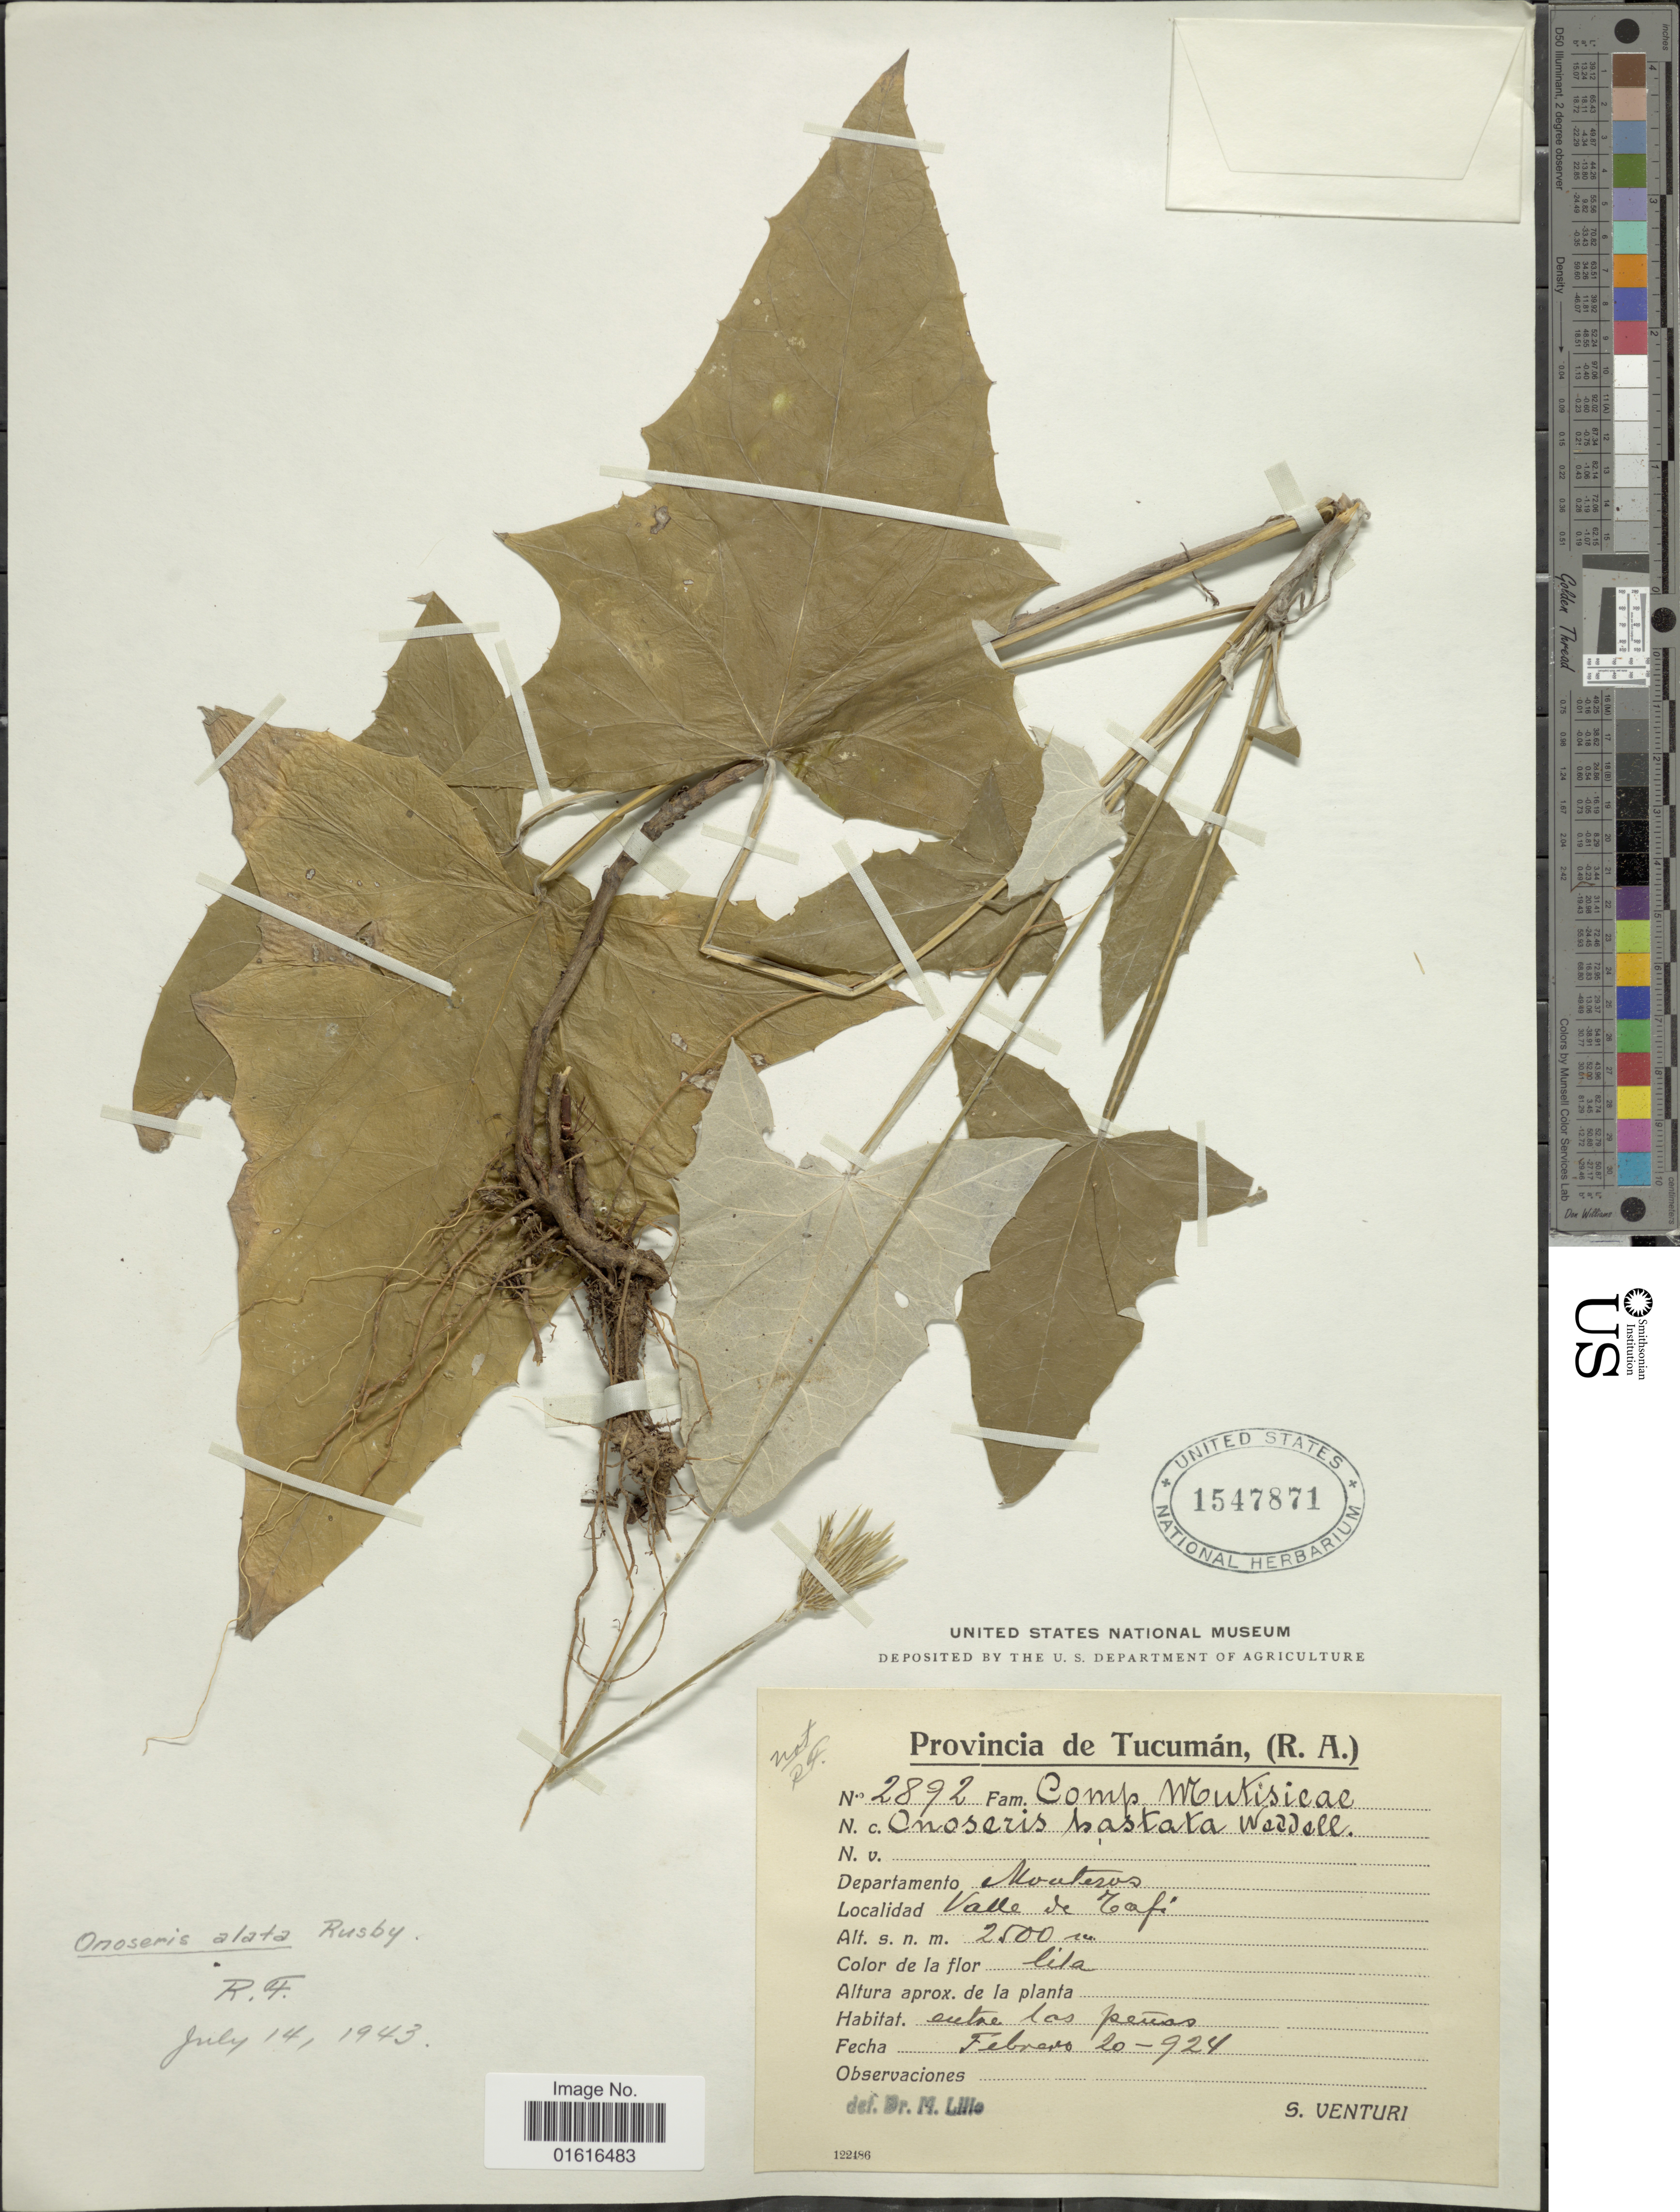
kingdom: Plantae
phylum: Tracheophyta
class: Magnoliopsida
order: Asterales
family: Asteraceae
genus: Onoseris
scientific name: Onoseris alata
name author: Rusby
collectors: S. Venturi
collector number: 2892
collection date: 1924-02-20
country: Argentina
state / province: Tucuman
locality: Departamento Monteros, Valle de Tafi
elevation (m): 2500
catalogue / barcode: US 1547871